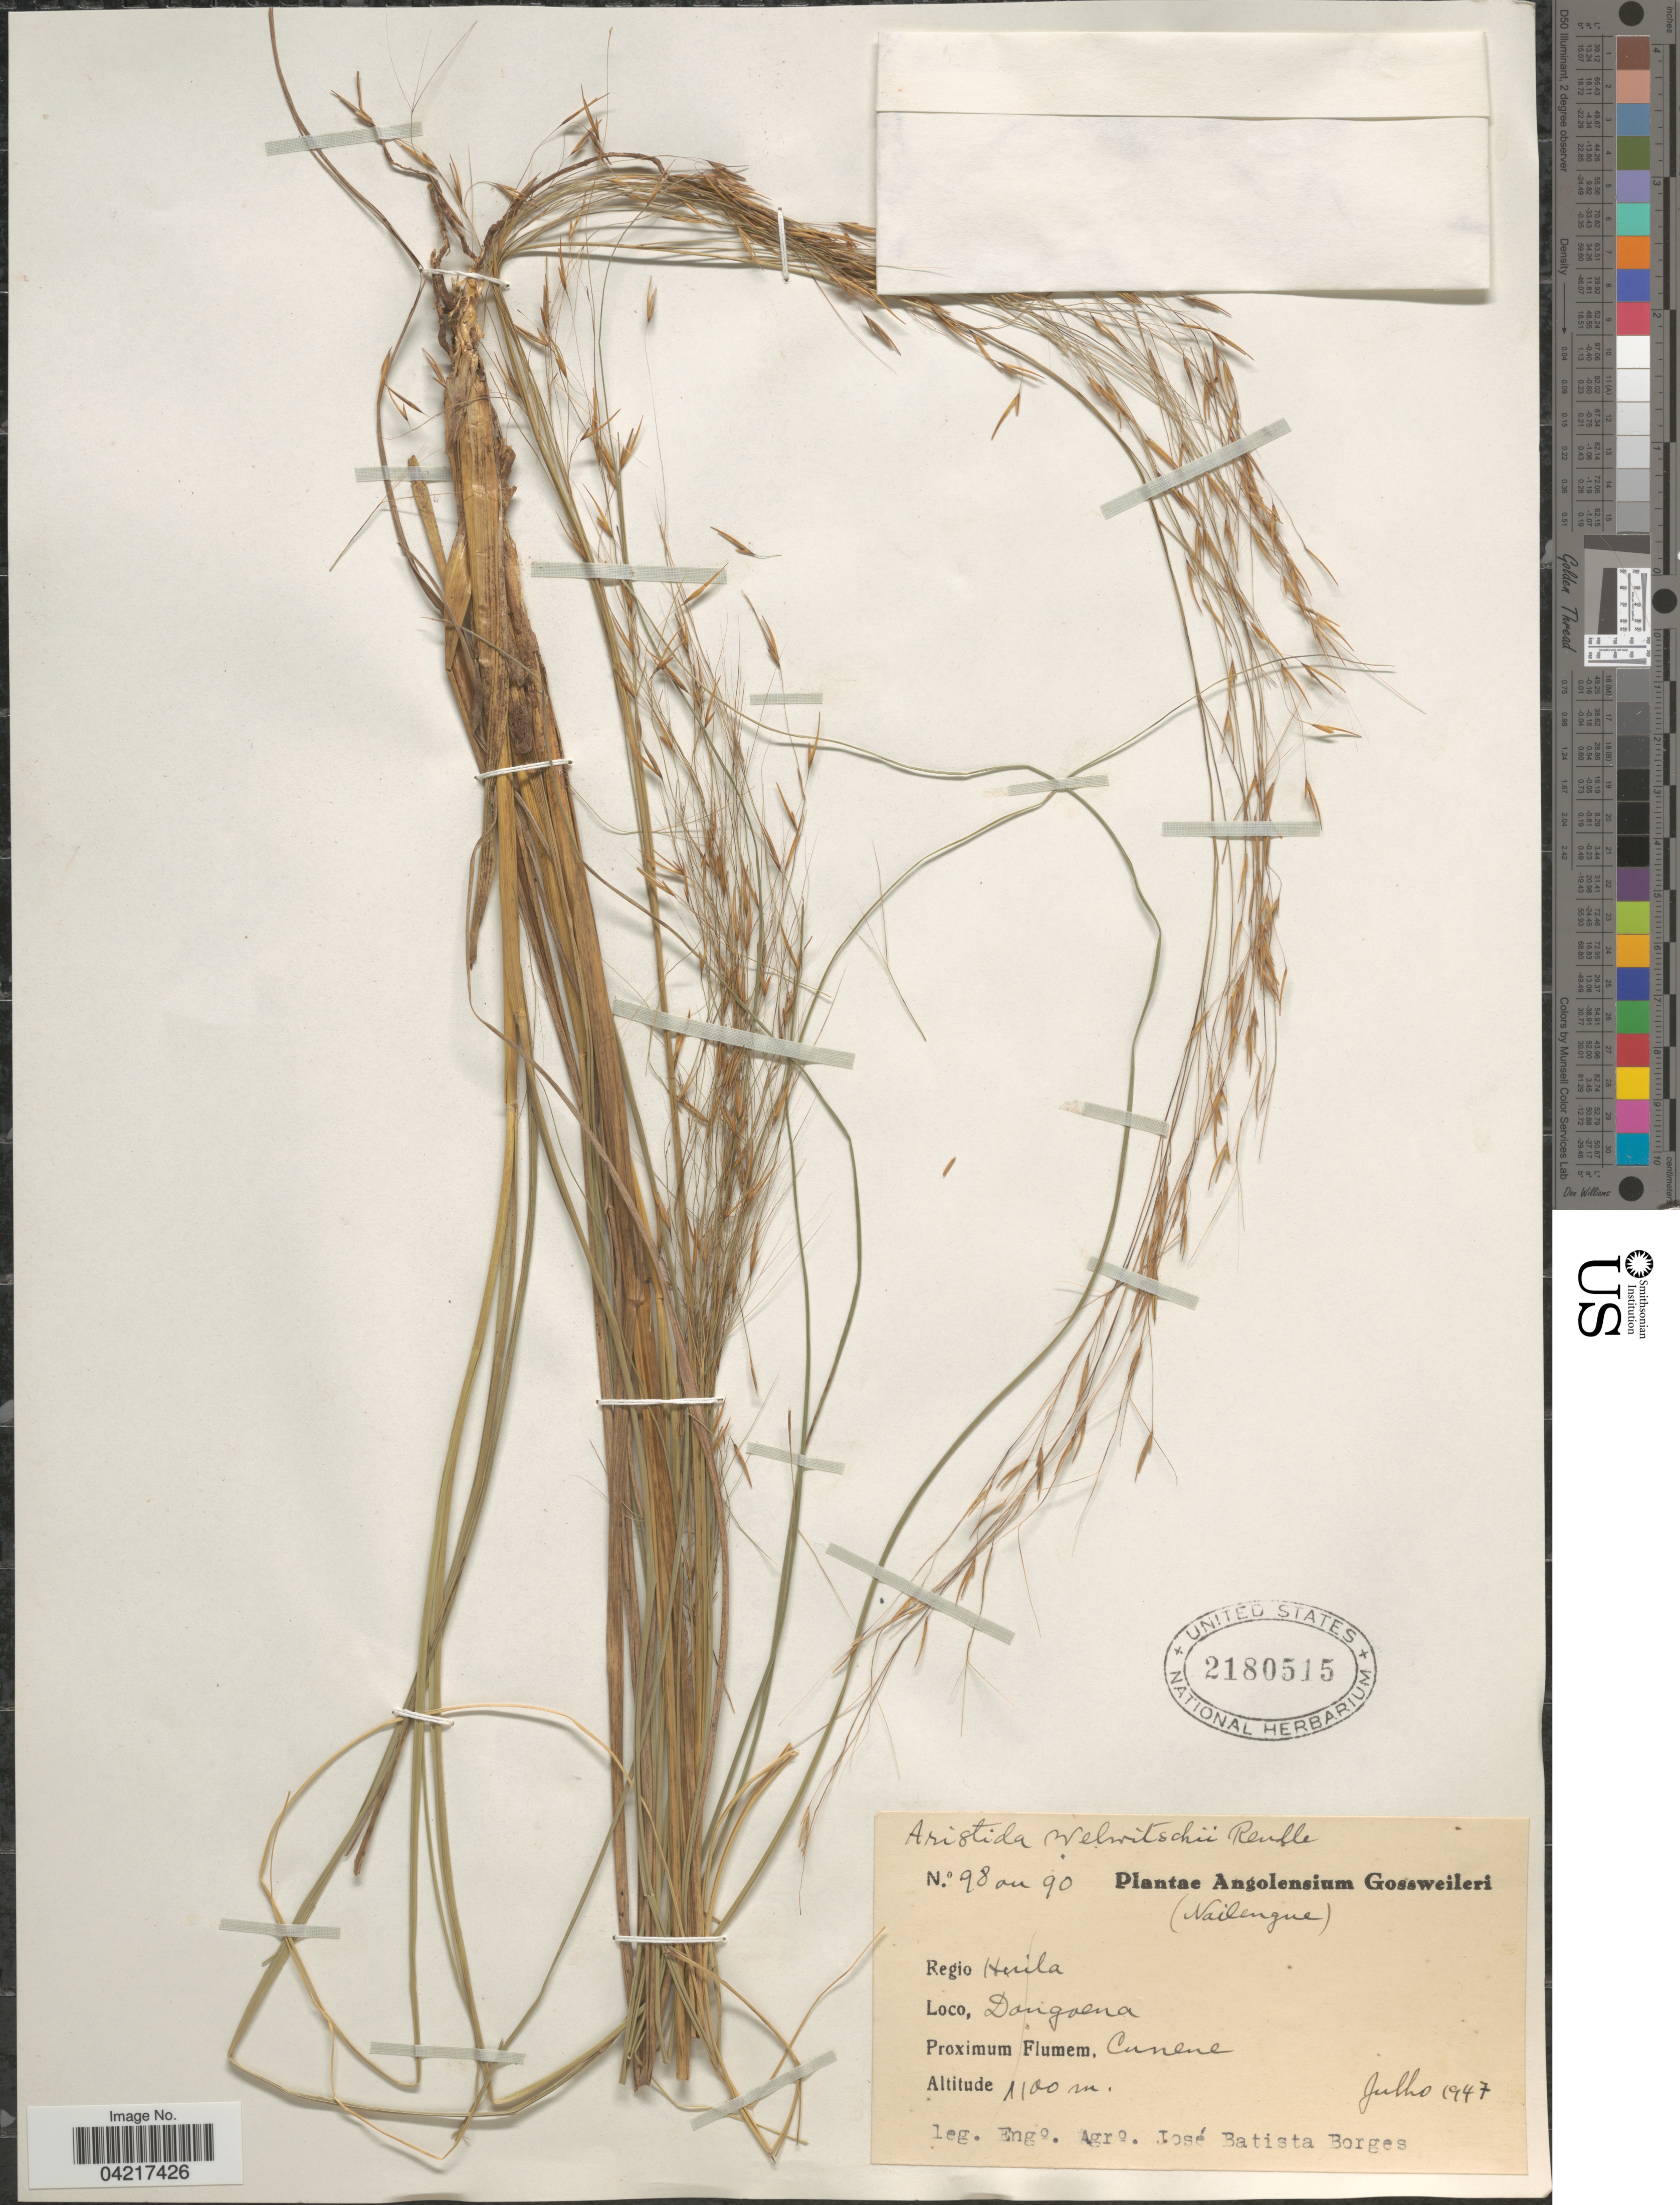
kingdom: Plantae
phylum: Tracheophyta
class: Liliopsida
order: Poales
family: Poaceae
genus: Aristida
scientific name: Aristida junciformis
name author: Trin. & Rupr.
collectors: J. Batista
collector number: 98ou90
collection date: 1947-07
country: Angola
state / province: Huila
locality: (Nailengue). Regio Huila. Dongoena. Proximum Flumem, Cunene.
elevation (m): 1100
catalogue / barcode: US 2180515